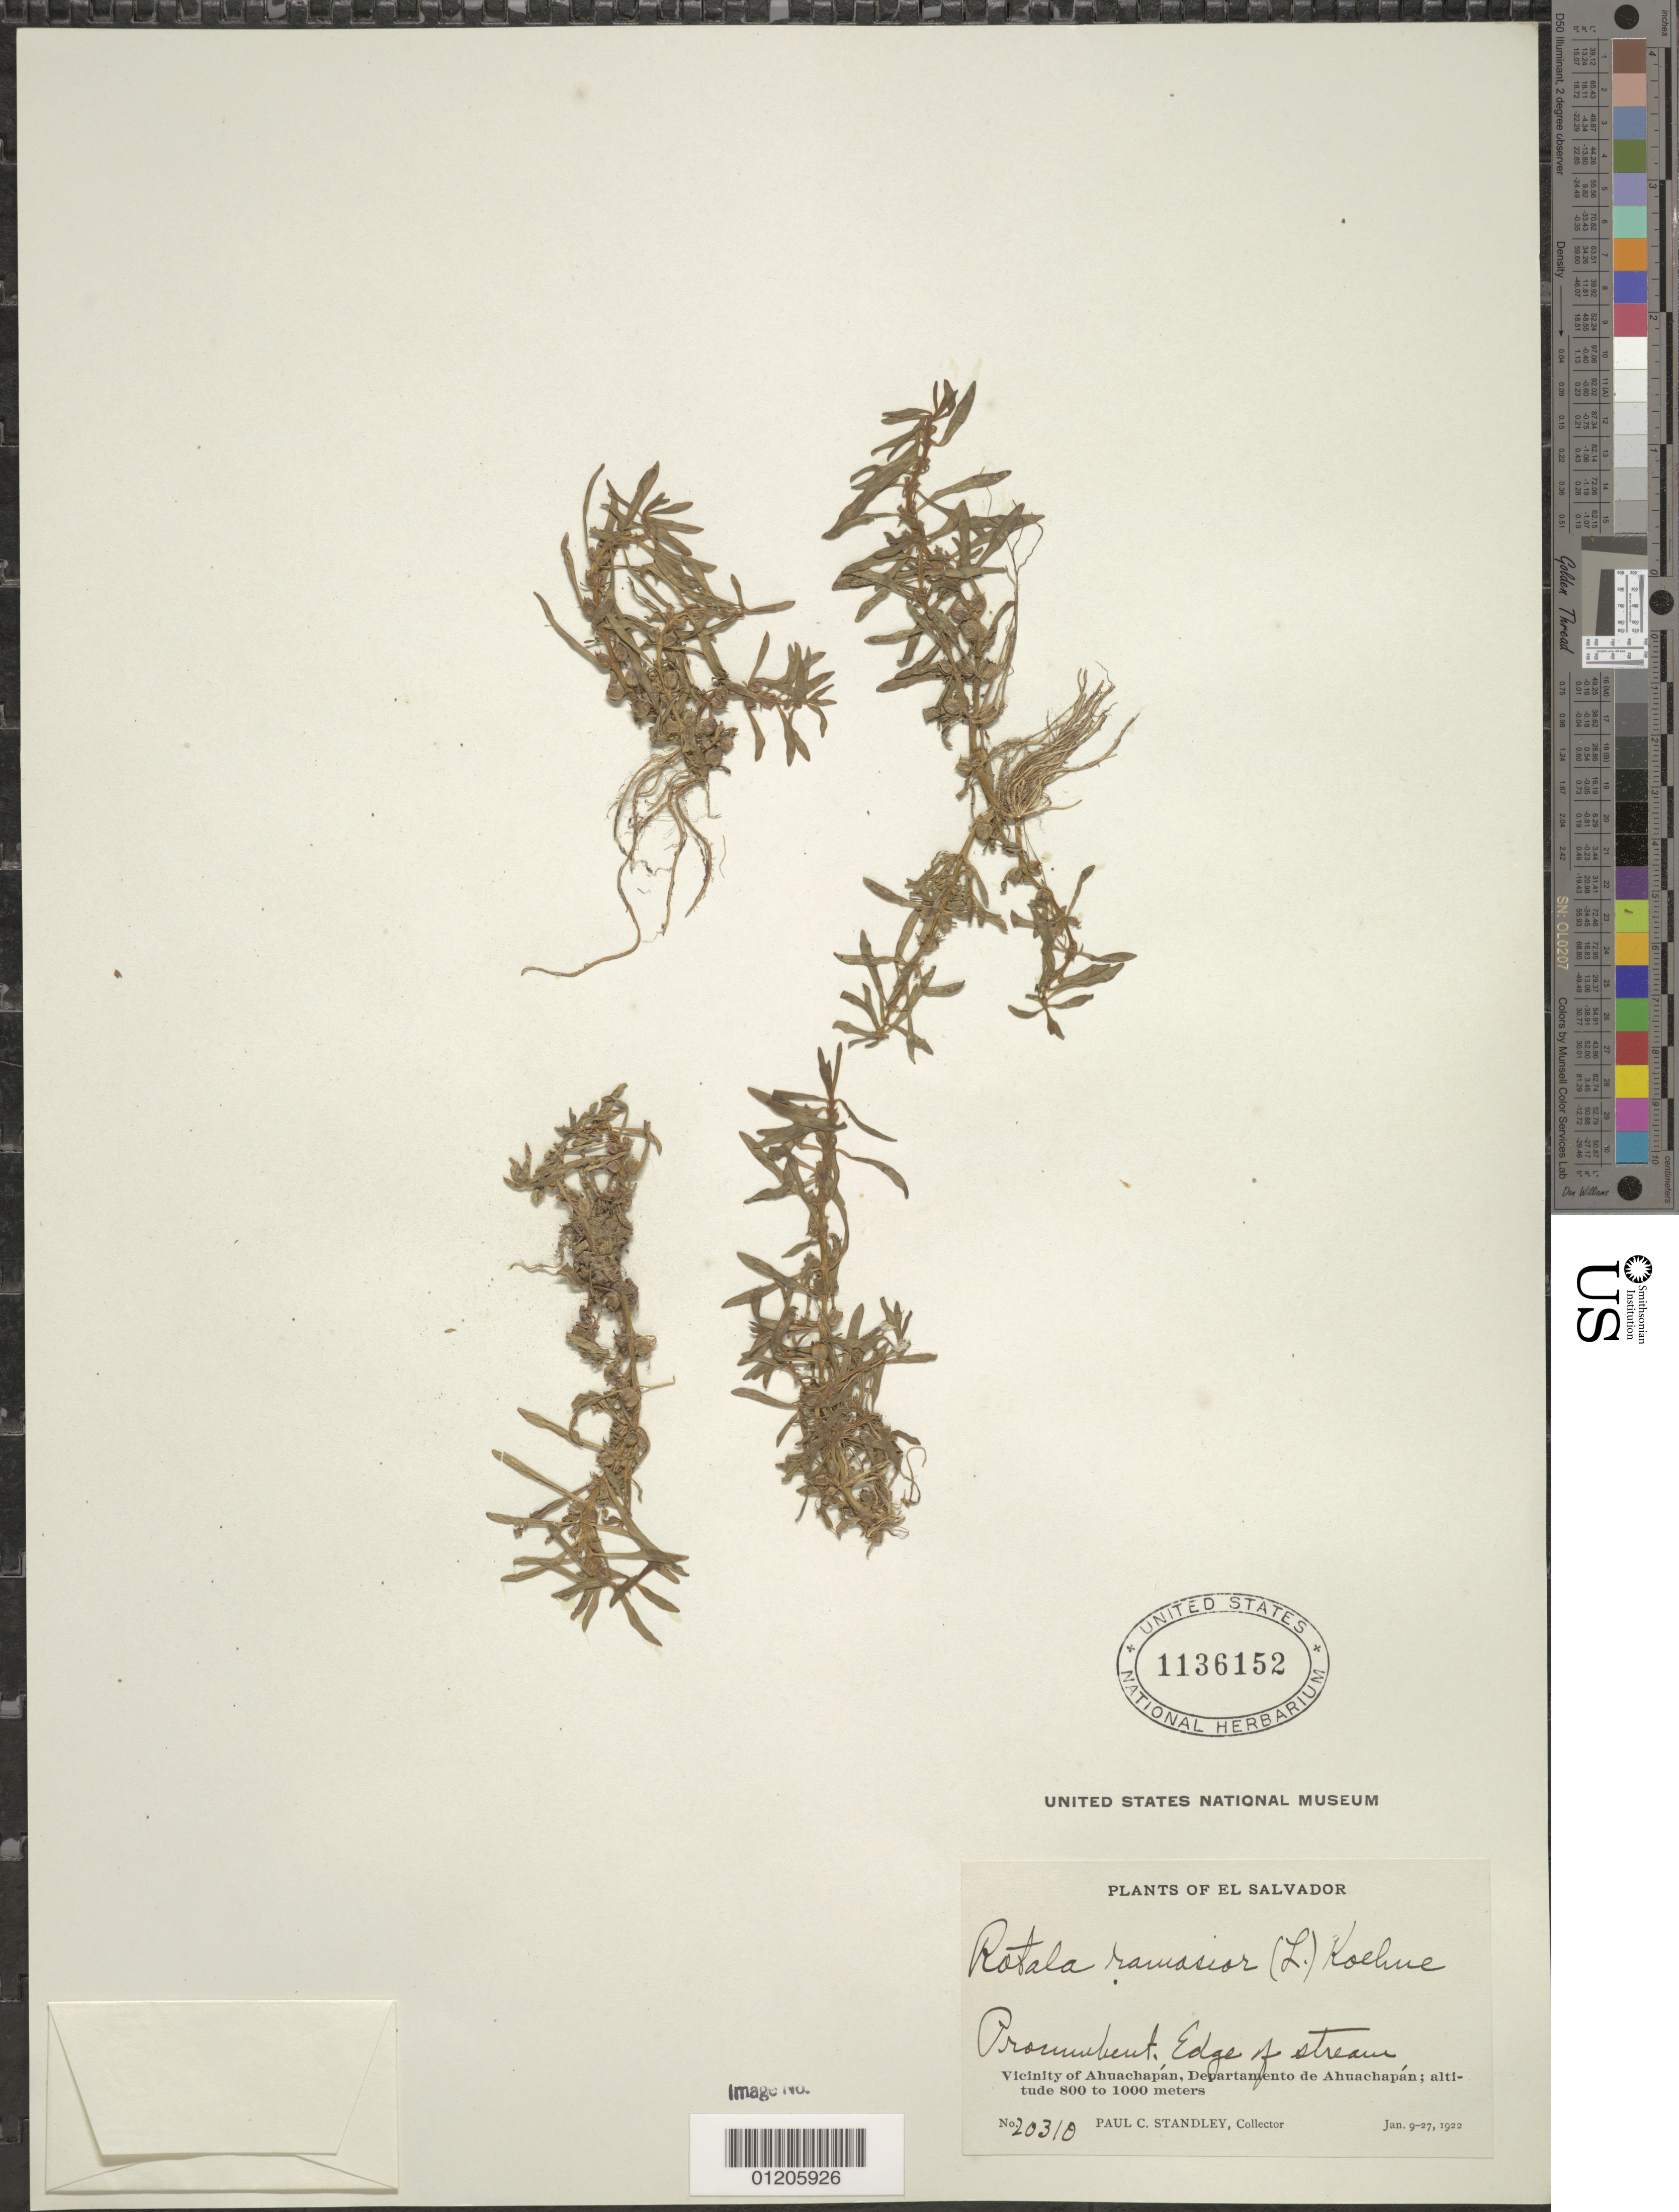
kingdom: Plantae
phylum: Tracheophyta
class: Magnoliopsida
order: Myrtales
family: Lythraceae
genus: Rotala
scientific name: Rotala ramosior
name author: (L.) Koehne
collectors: P. C. Standley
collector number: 20310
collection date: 1922-01-09/1922-01-27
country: El Salvador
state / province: Ahuachapán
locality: Vicinity of Ahuachapan.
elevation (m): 800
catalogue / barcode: US 1136152